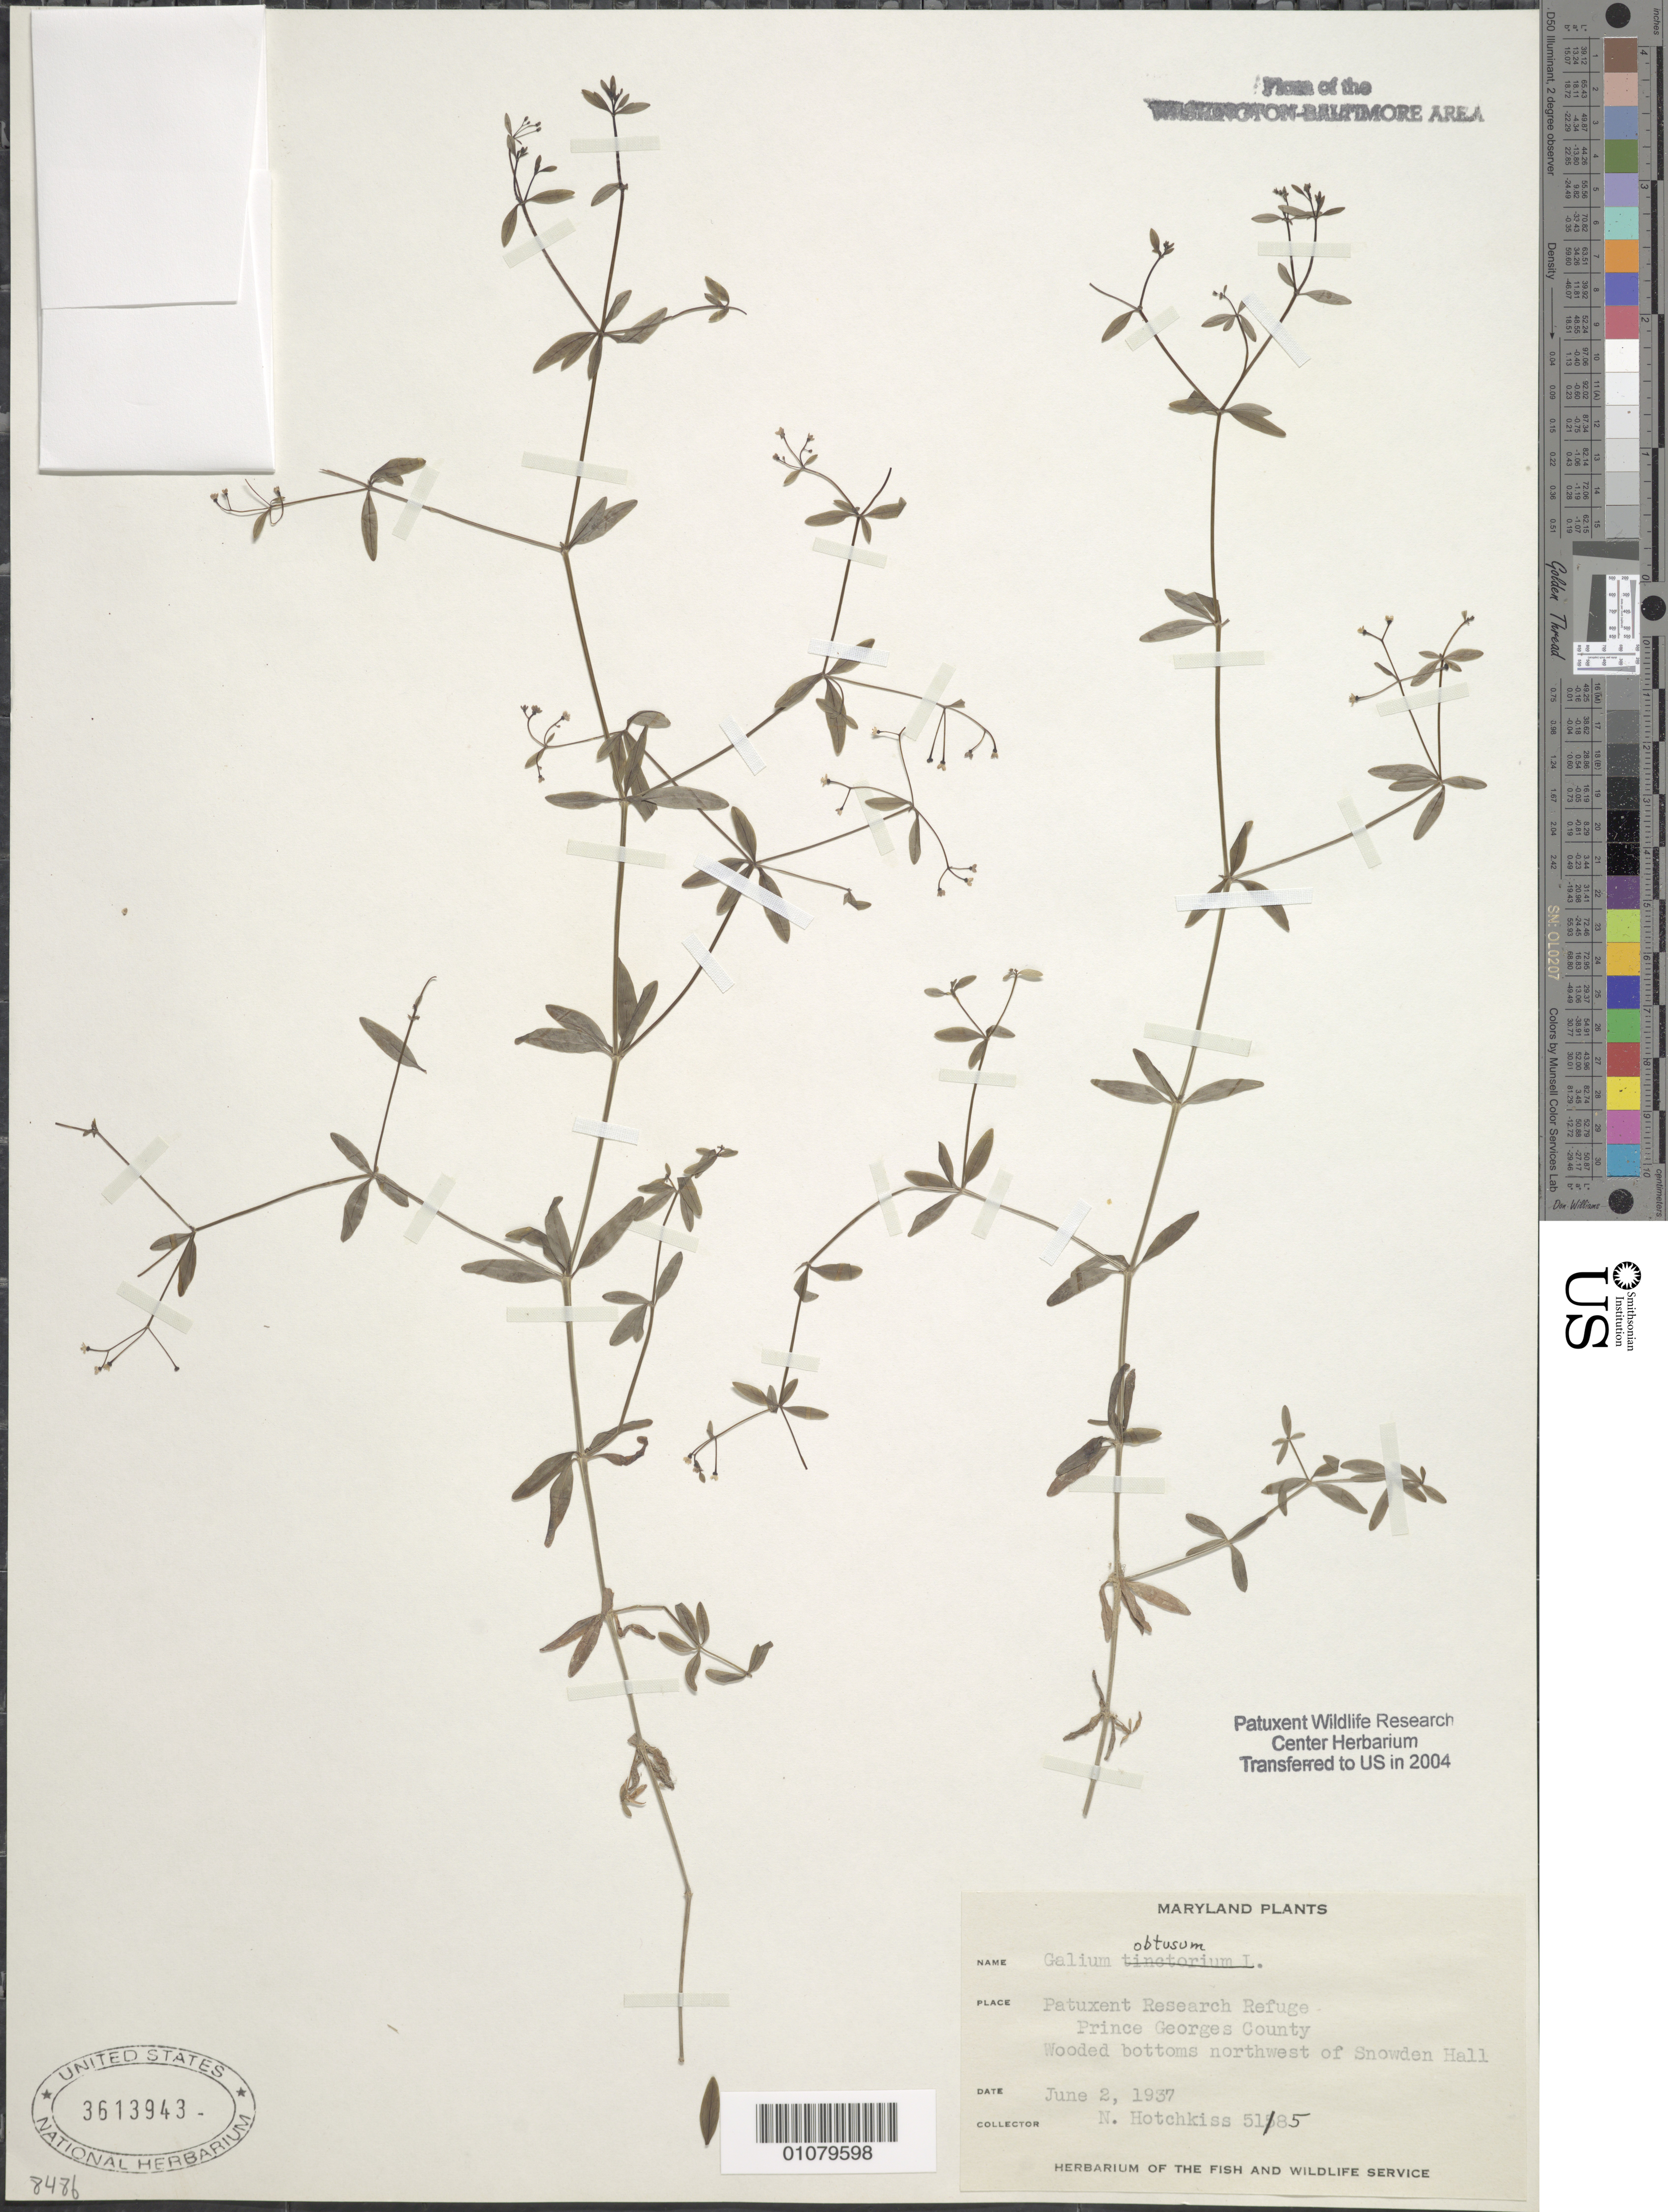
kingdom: Plantae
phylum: Tracheophyta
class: Magnoliopsida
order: Gentianales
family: Rubiaceae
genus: Galium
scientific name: Galium obtusum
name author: Bigelow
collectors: N. Hotchkiss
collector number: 5185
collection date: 1937-06-02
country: United States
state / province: Maryland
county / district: Prince George's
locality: Patuxent Wildlife Refuge. N.W. of Snowden Hall.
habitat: Wooded bottoms.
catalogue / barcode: US 3613943